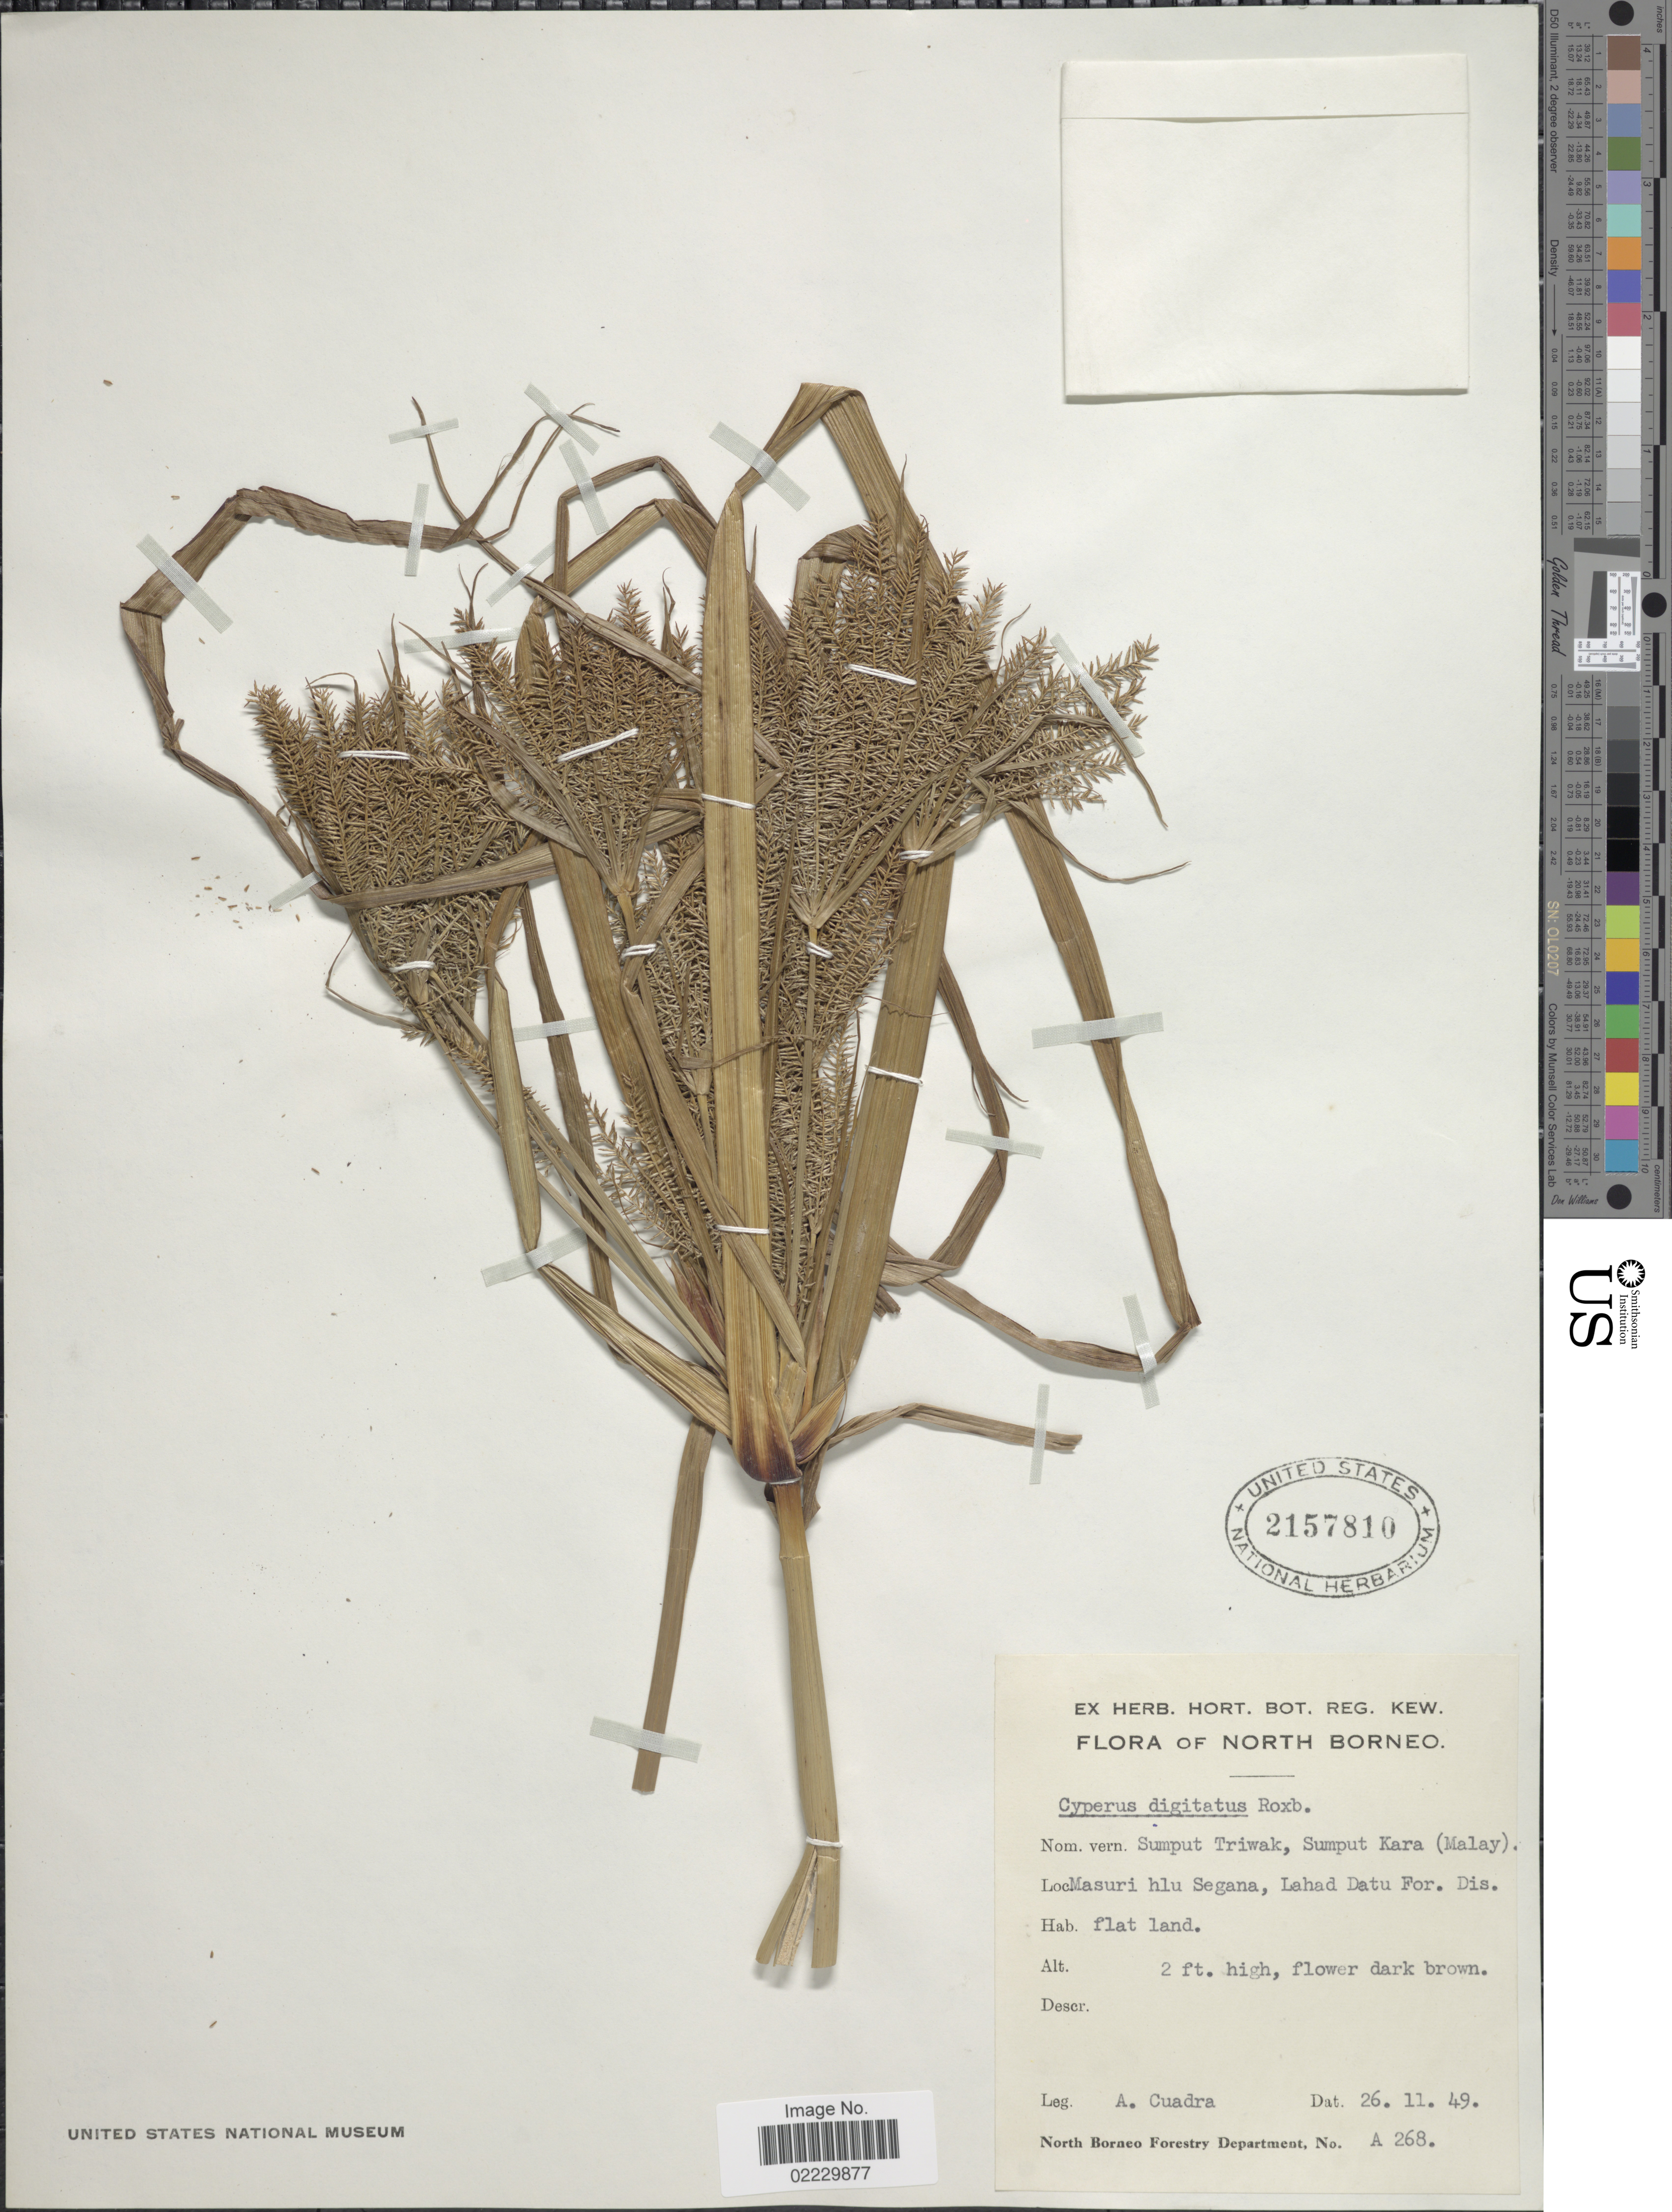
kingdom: Plantae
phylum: Tracheophyta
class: Liliopsida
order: Poales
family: Cyperaceae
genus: Cyperus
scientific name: Cyperus digitatus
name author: Roxb.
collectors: A. Cuadra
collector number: A268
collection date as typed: Transcribed d/m/y: 26/11/49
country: Malaysia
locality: North Borneo, Masuri hlu Segana, Lagad Datu For. Dis.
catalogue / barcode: US 2157810